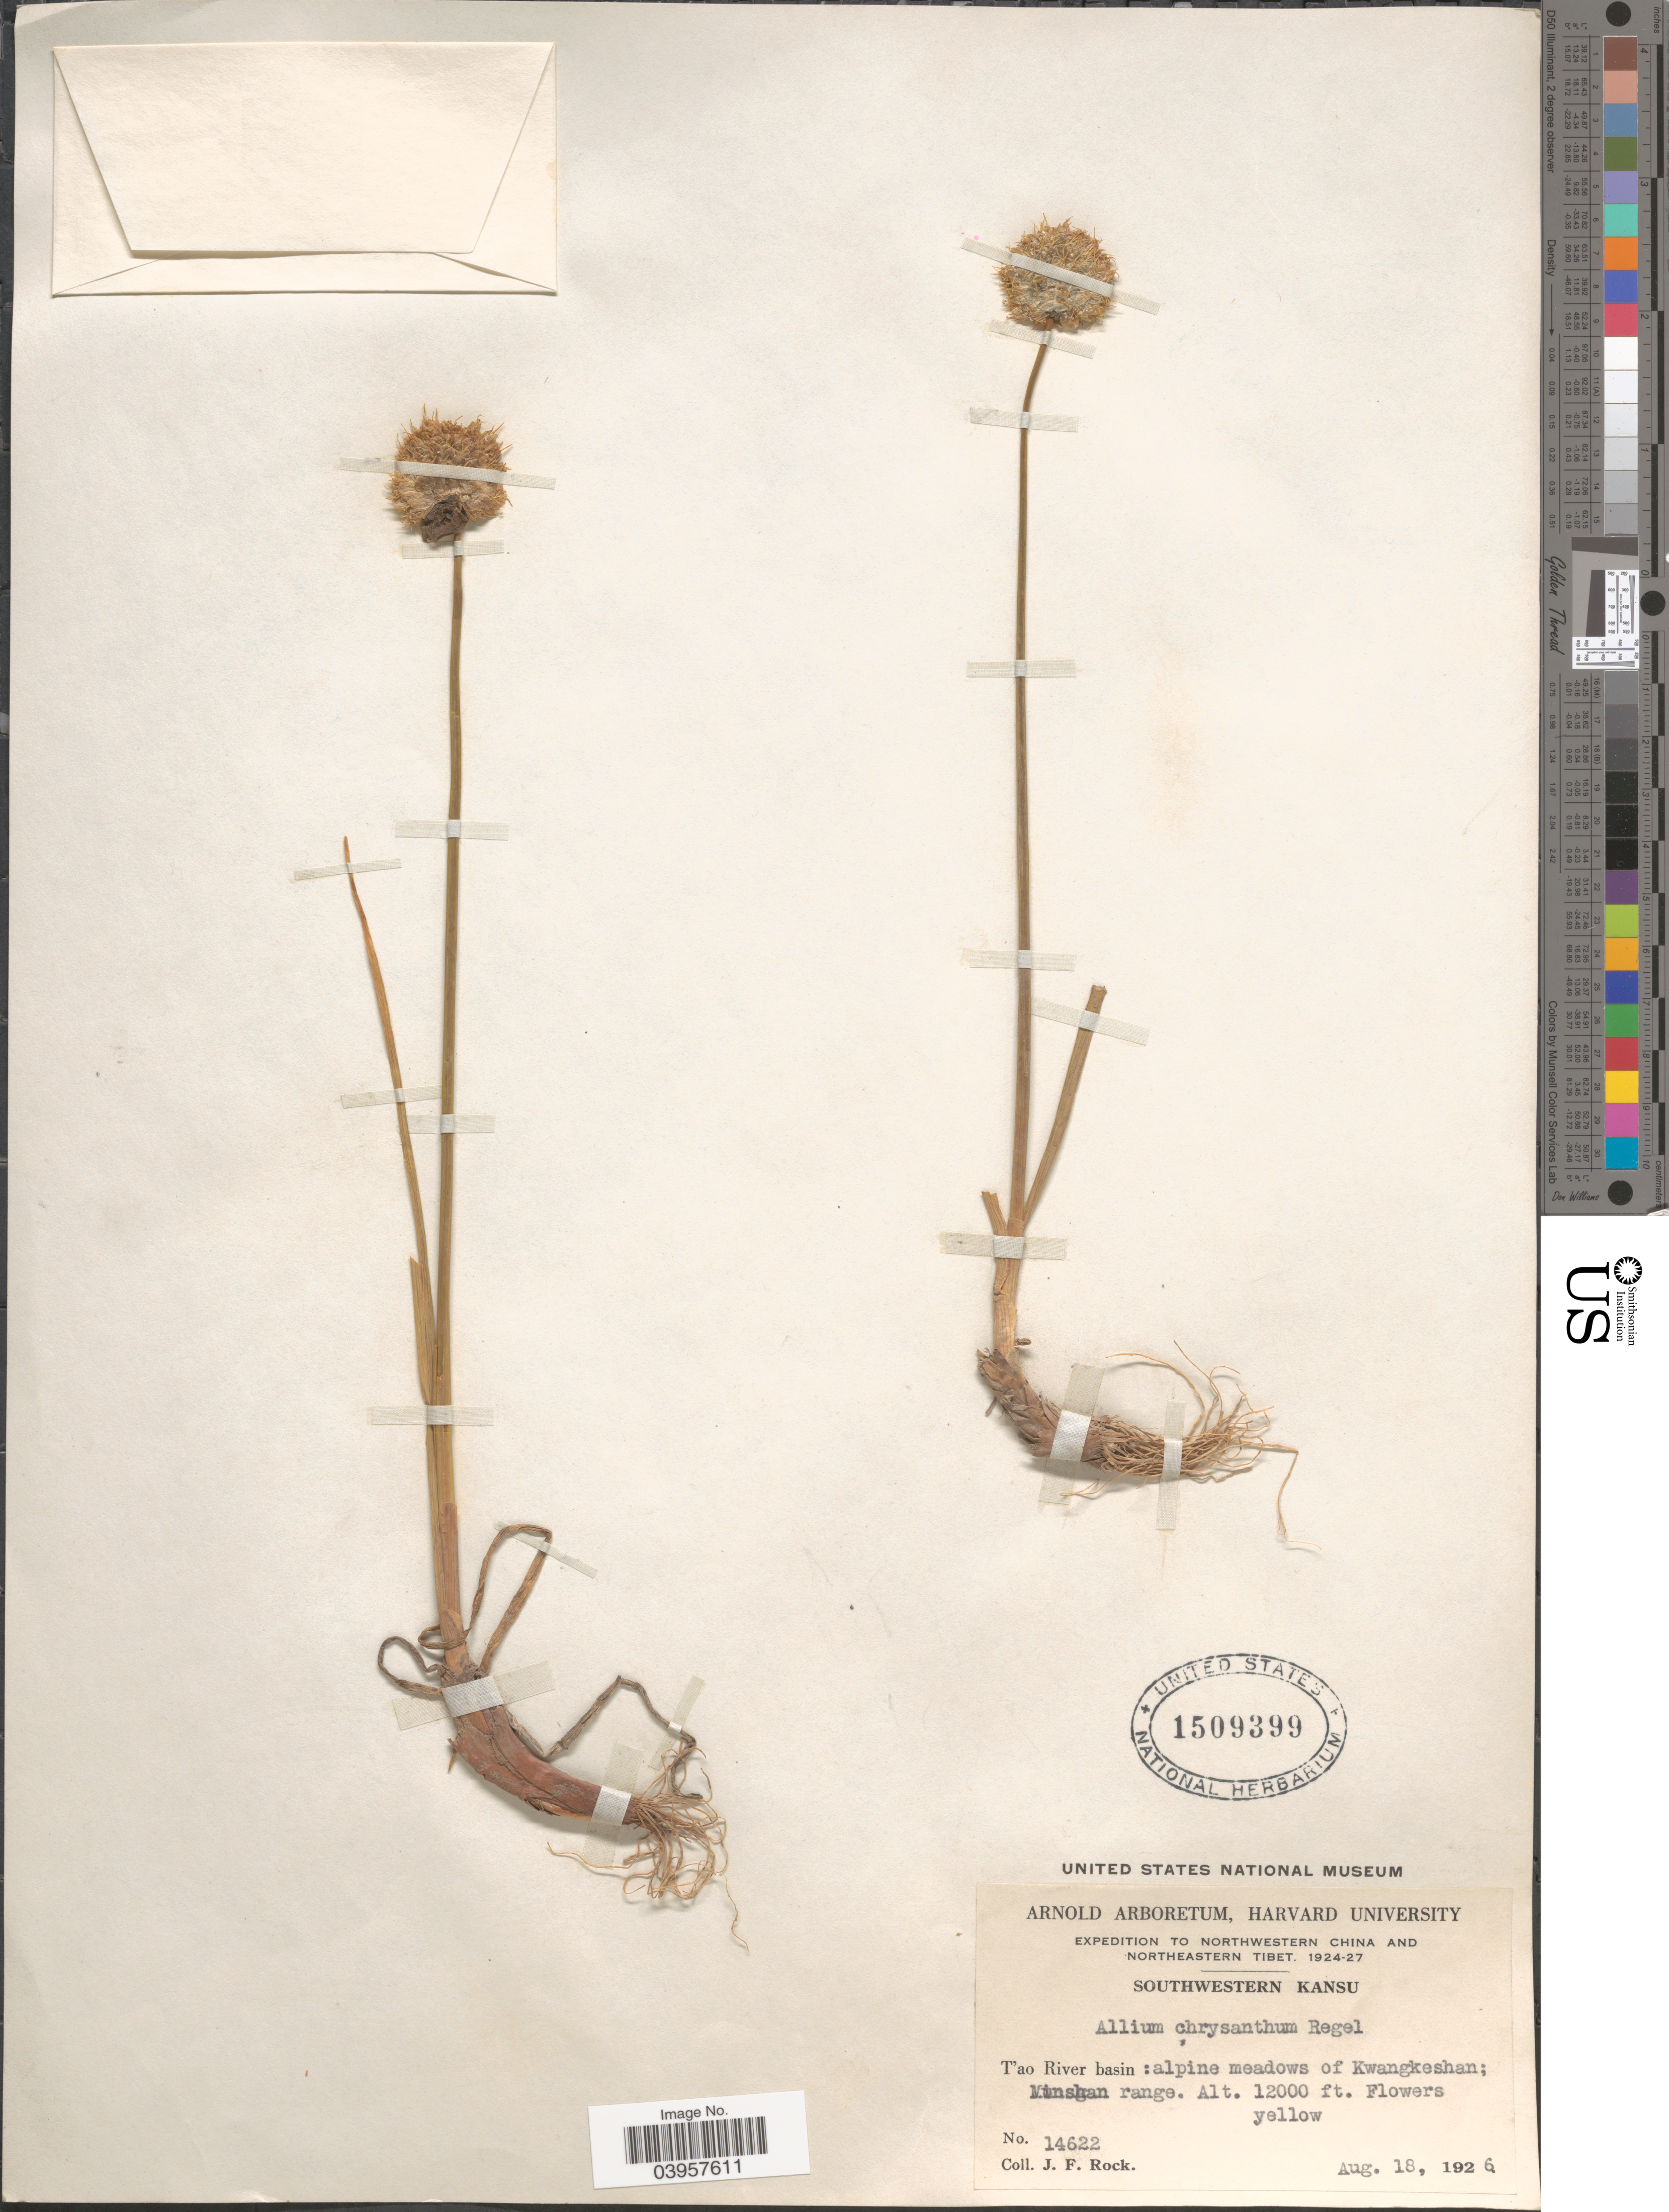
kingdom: Plantae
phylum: Tracheophyta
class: Liliopsida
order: Asparagales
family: Amaryllidaceae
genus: Allium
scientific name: Allium chrysantherum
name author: Boiss. & Reut.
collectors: J. Rock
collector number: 14622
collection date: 1926-08-18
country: China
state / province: Gansu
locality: Northwestern China. T'ao River basin: alpine meadows of Kwangkeshan; Minshan [interpreted] range.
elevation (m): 3658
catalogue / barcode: US 1509399